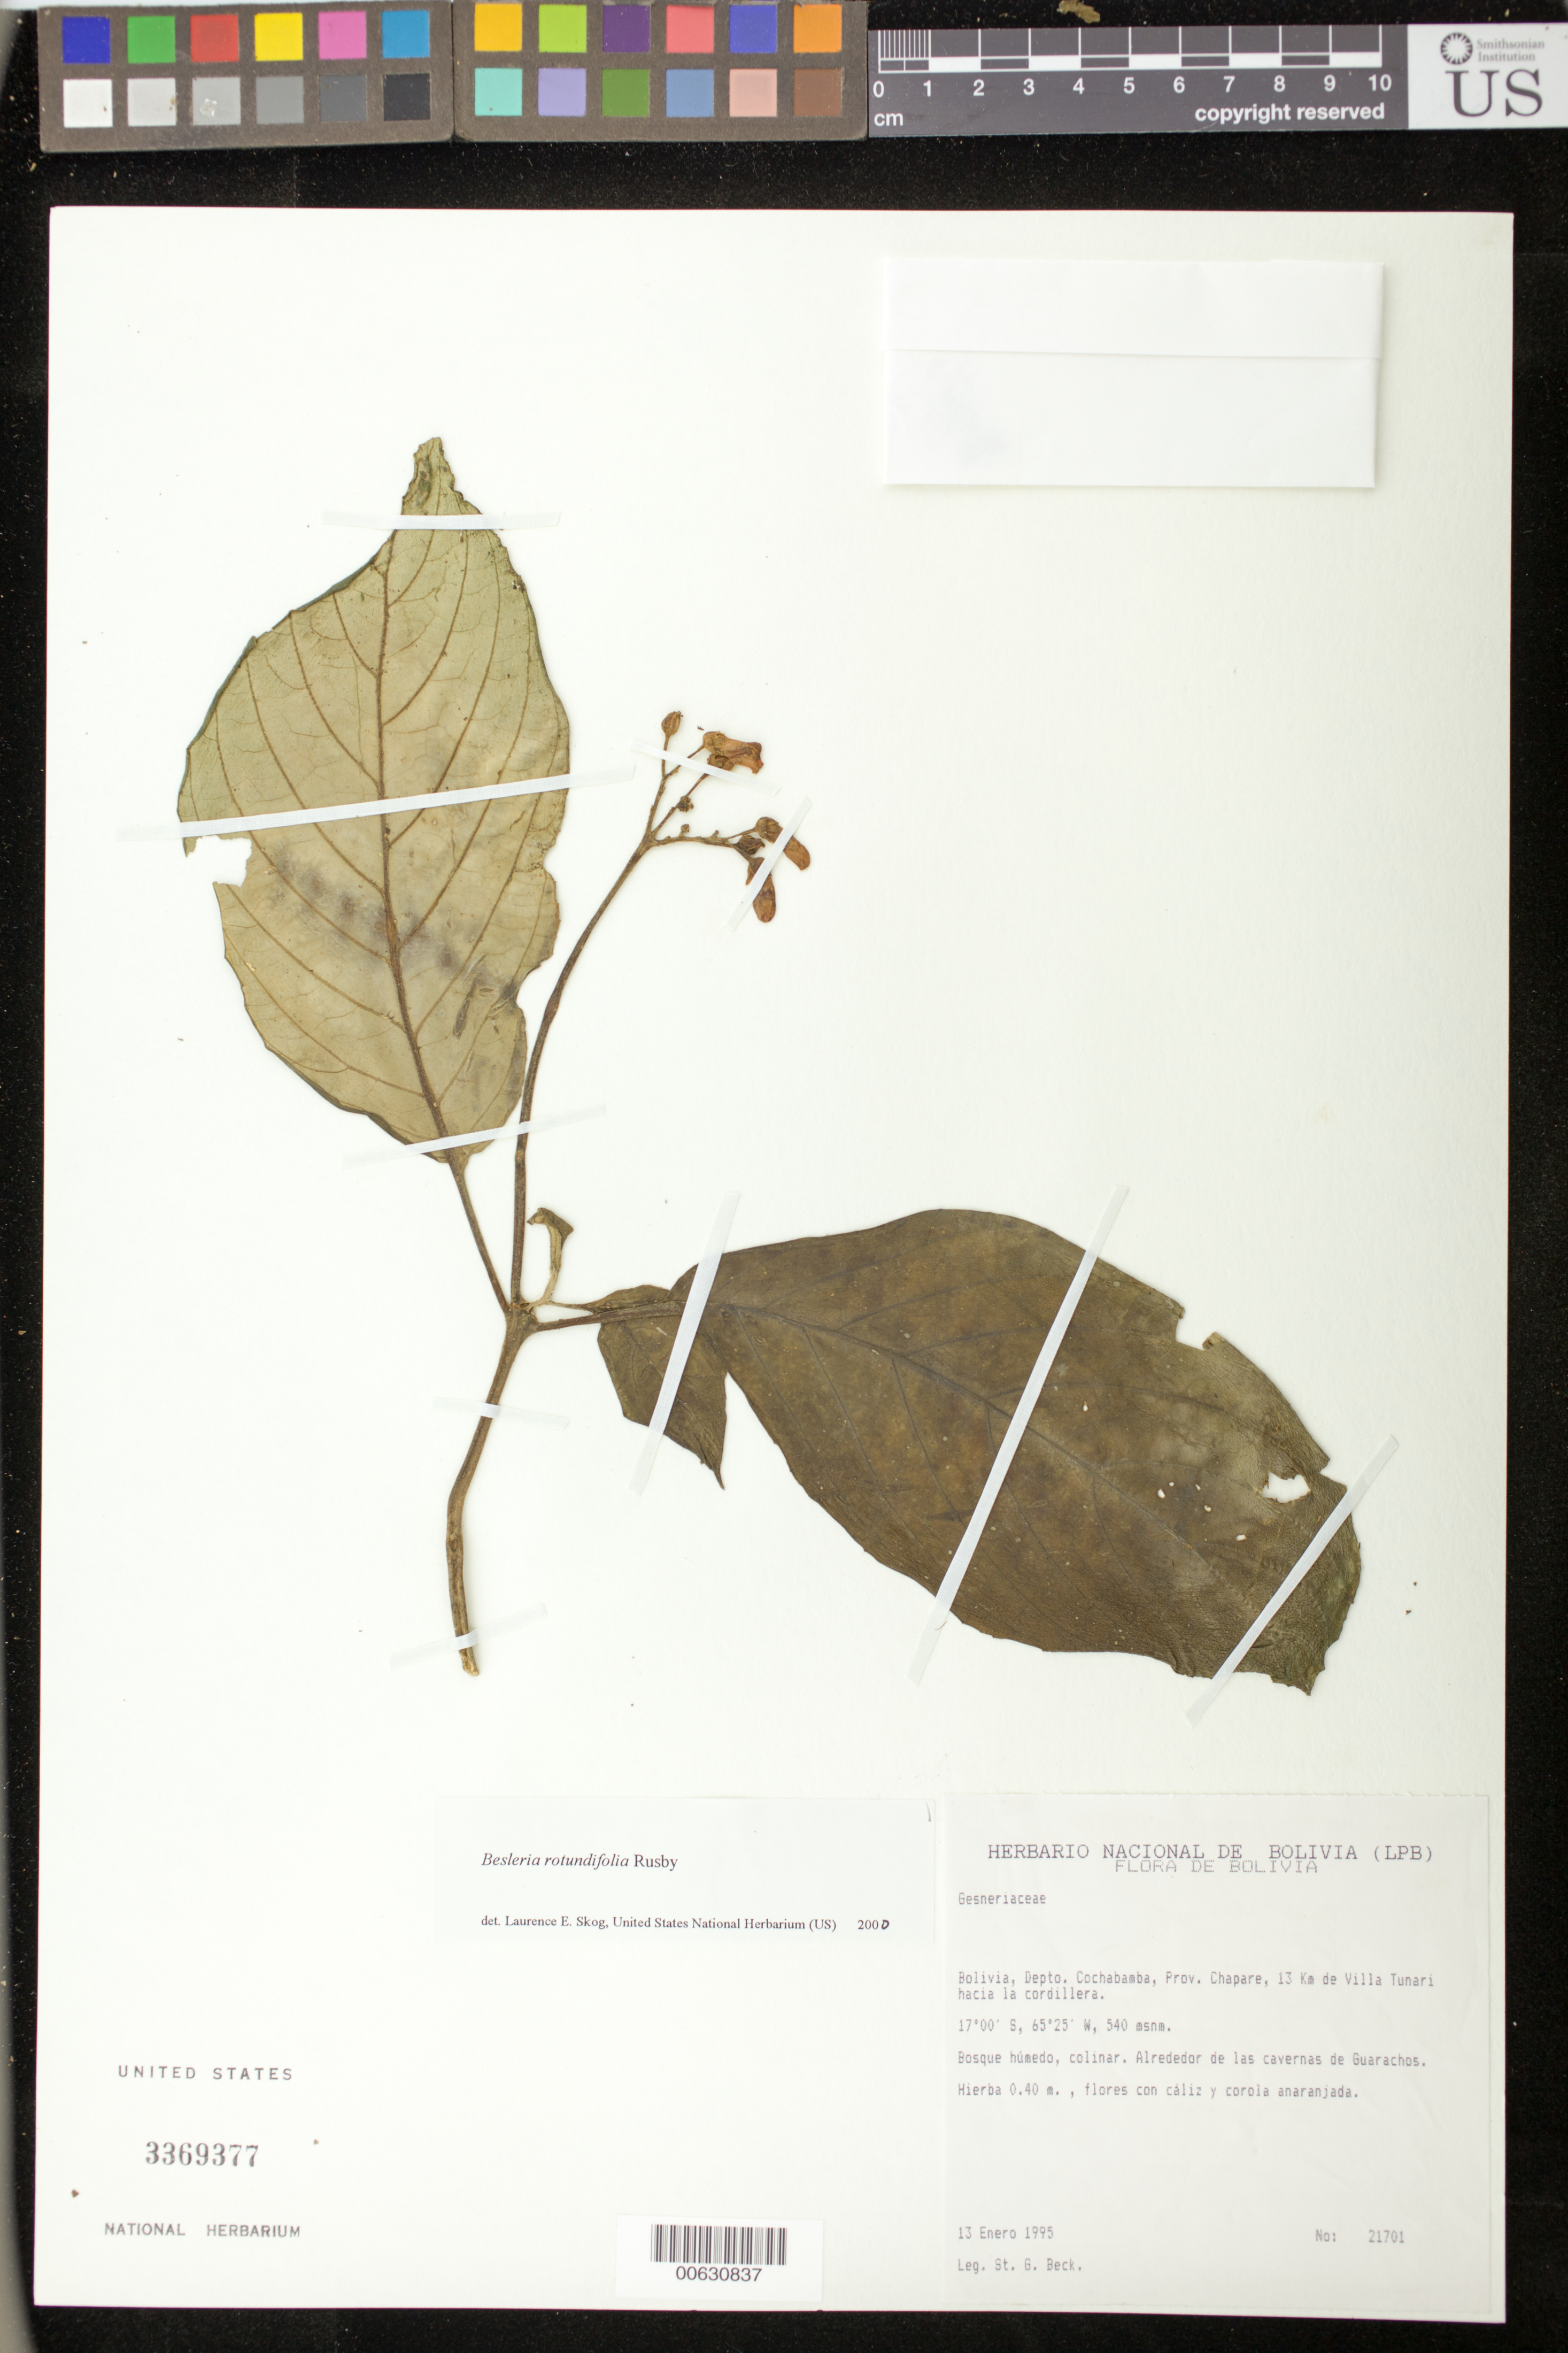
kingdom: Plantae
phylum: Tracheophyta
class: Magnoliopsida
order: Lamiales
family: Gesneriaceae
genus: Besleria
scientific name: Besleria rotundifolia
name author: Rusby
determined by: Skog, Laurence E.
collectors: S. G. Beck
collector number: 21701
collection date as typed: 13 Jan 1995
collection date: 1995-01-13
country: Bolivia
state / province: Cochabamba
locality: Prov. Chapare, 13 km de Villa Tunari hacia la cordillera, alrededor de las cavernas de Guarachos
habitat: Bosque húmedo, colinar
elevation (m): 540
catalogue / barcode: US 3369377